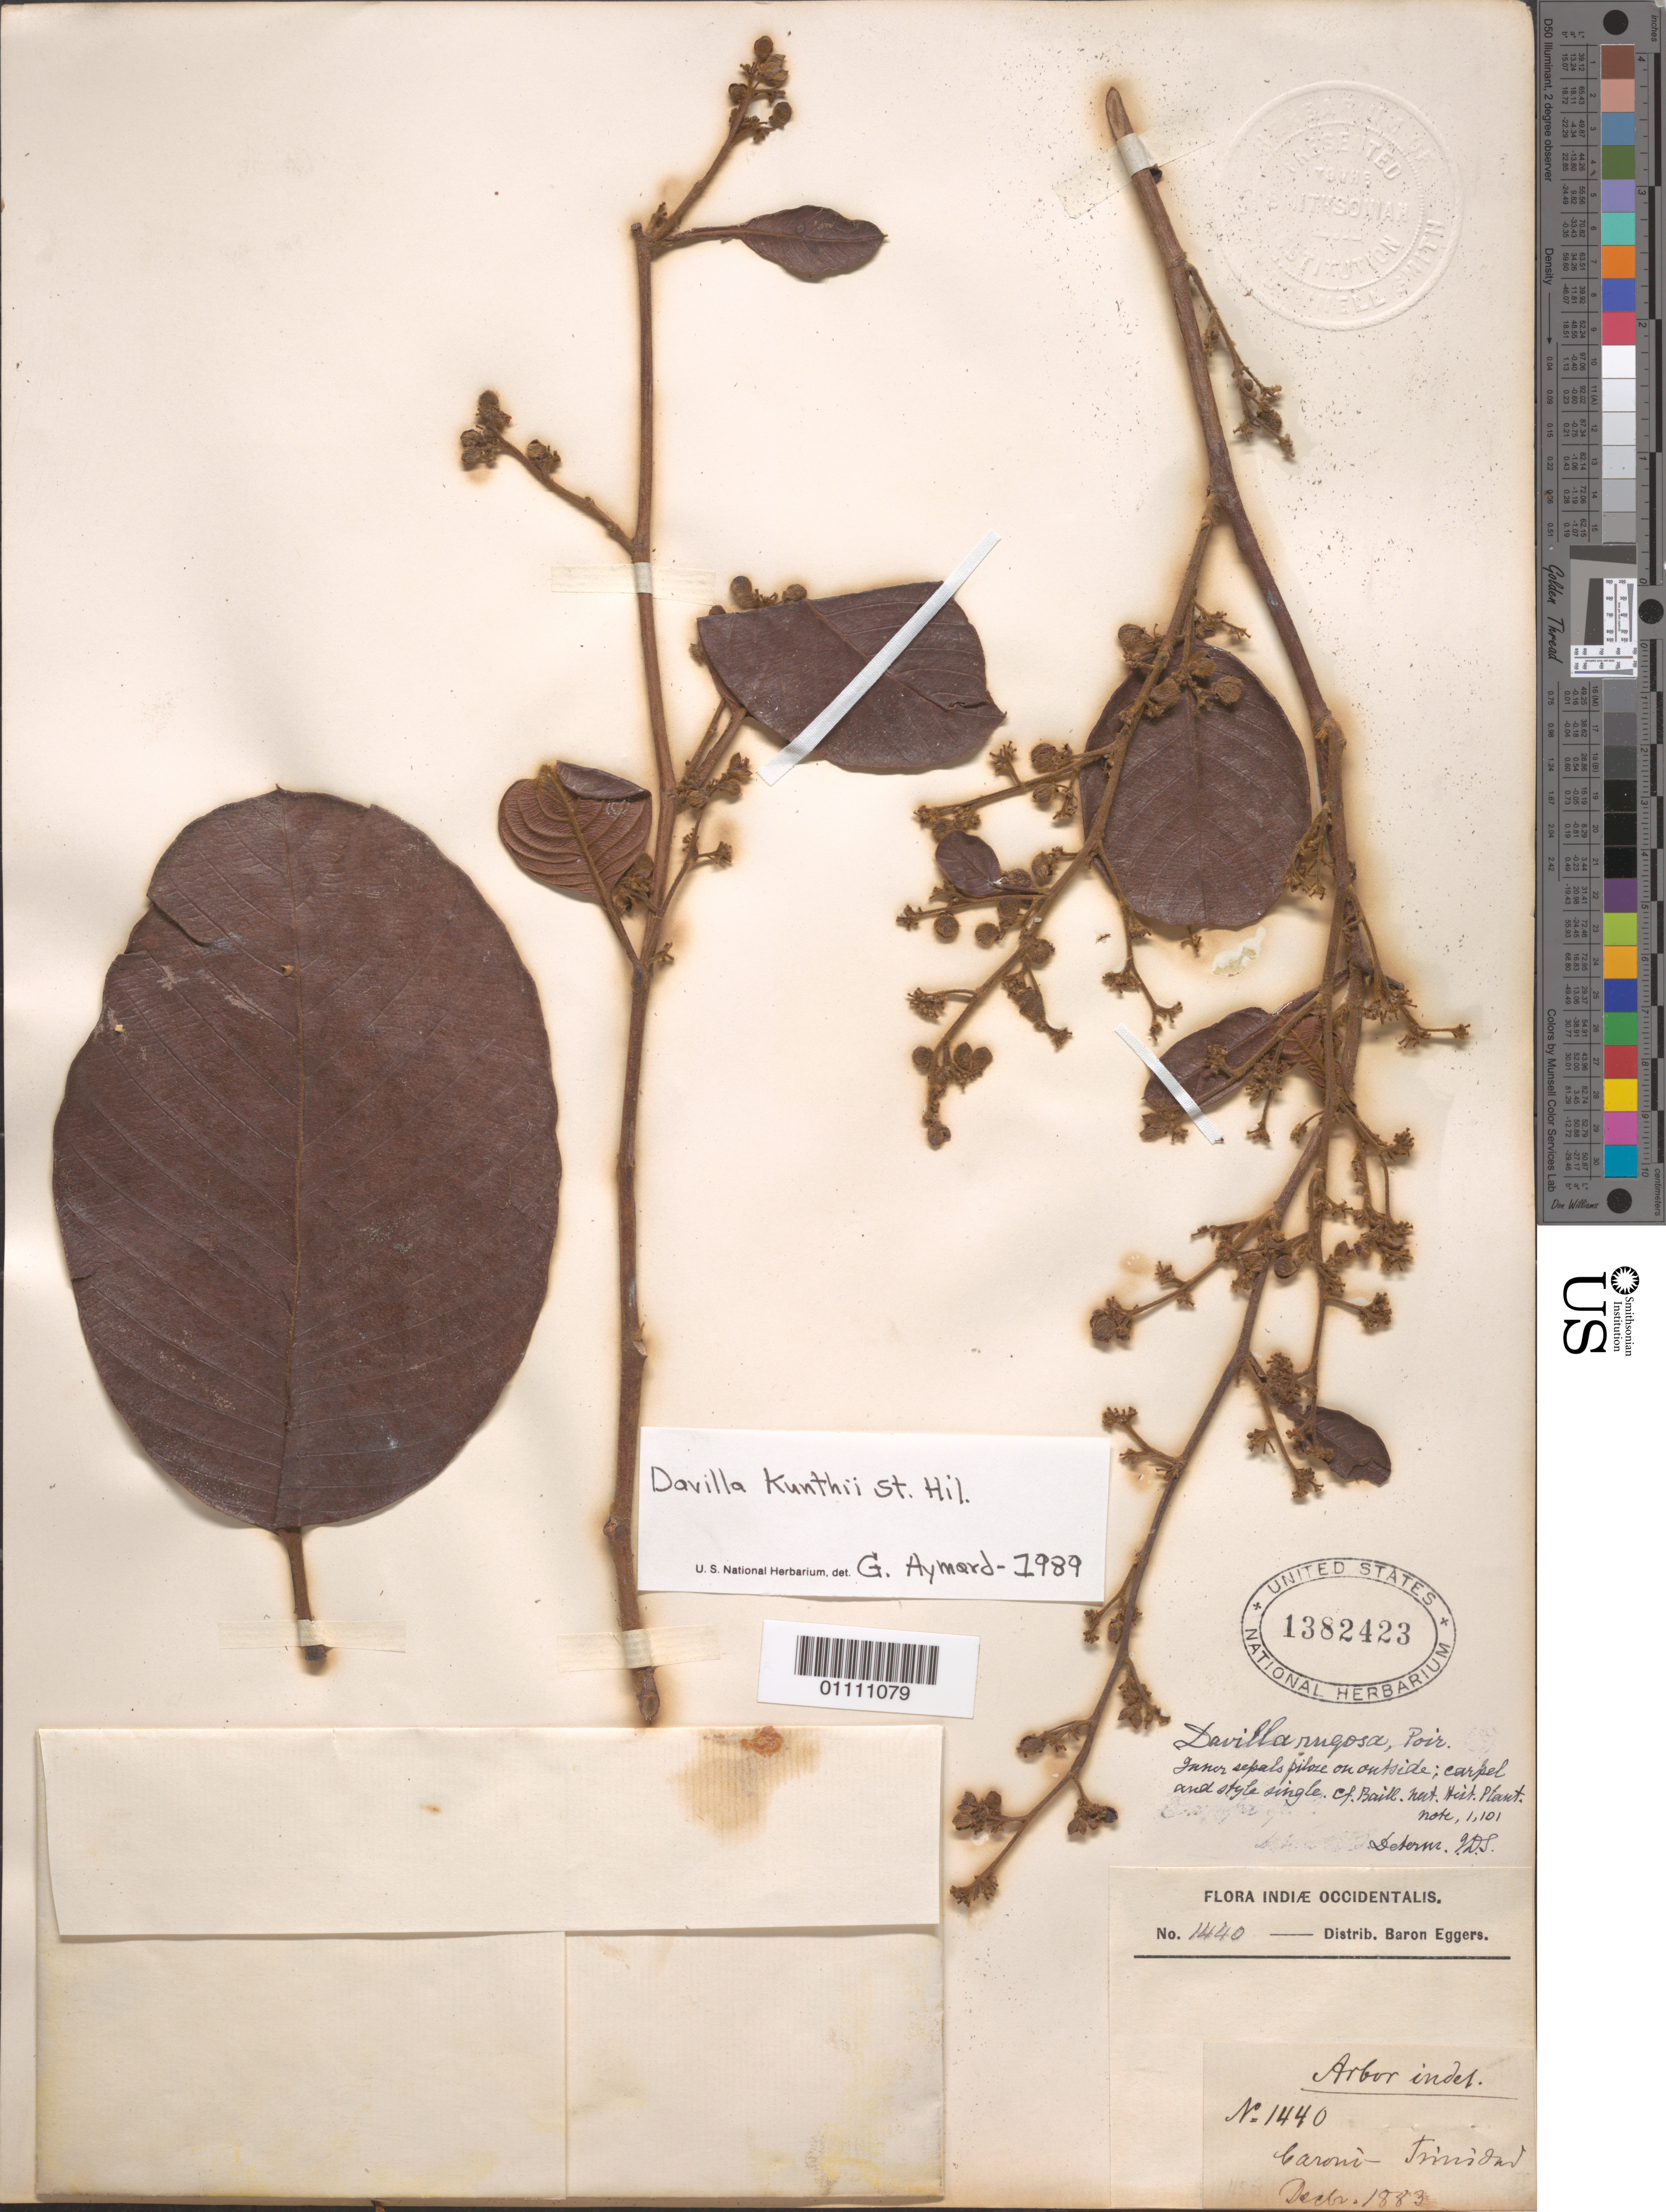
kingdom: Plantae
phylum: Tracheophyta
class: Magnoliopsida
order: Dilleniales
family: Dilleniaceae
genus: Davilla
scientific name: Davilla kunthii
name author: A. St.-Hil.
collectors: H. F. A. von Eggers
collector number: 1440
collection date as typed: Dec 1883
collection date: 1883-12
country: Trinidad and Tobago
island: Trinidad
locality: Trinidad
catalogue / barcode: US 1382423